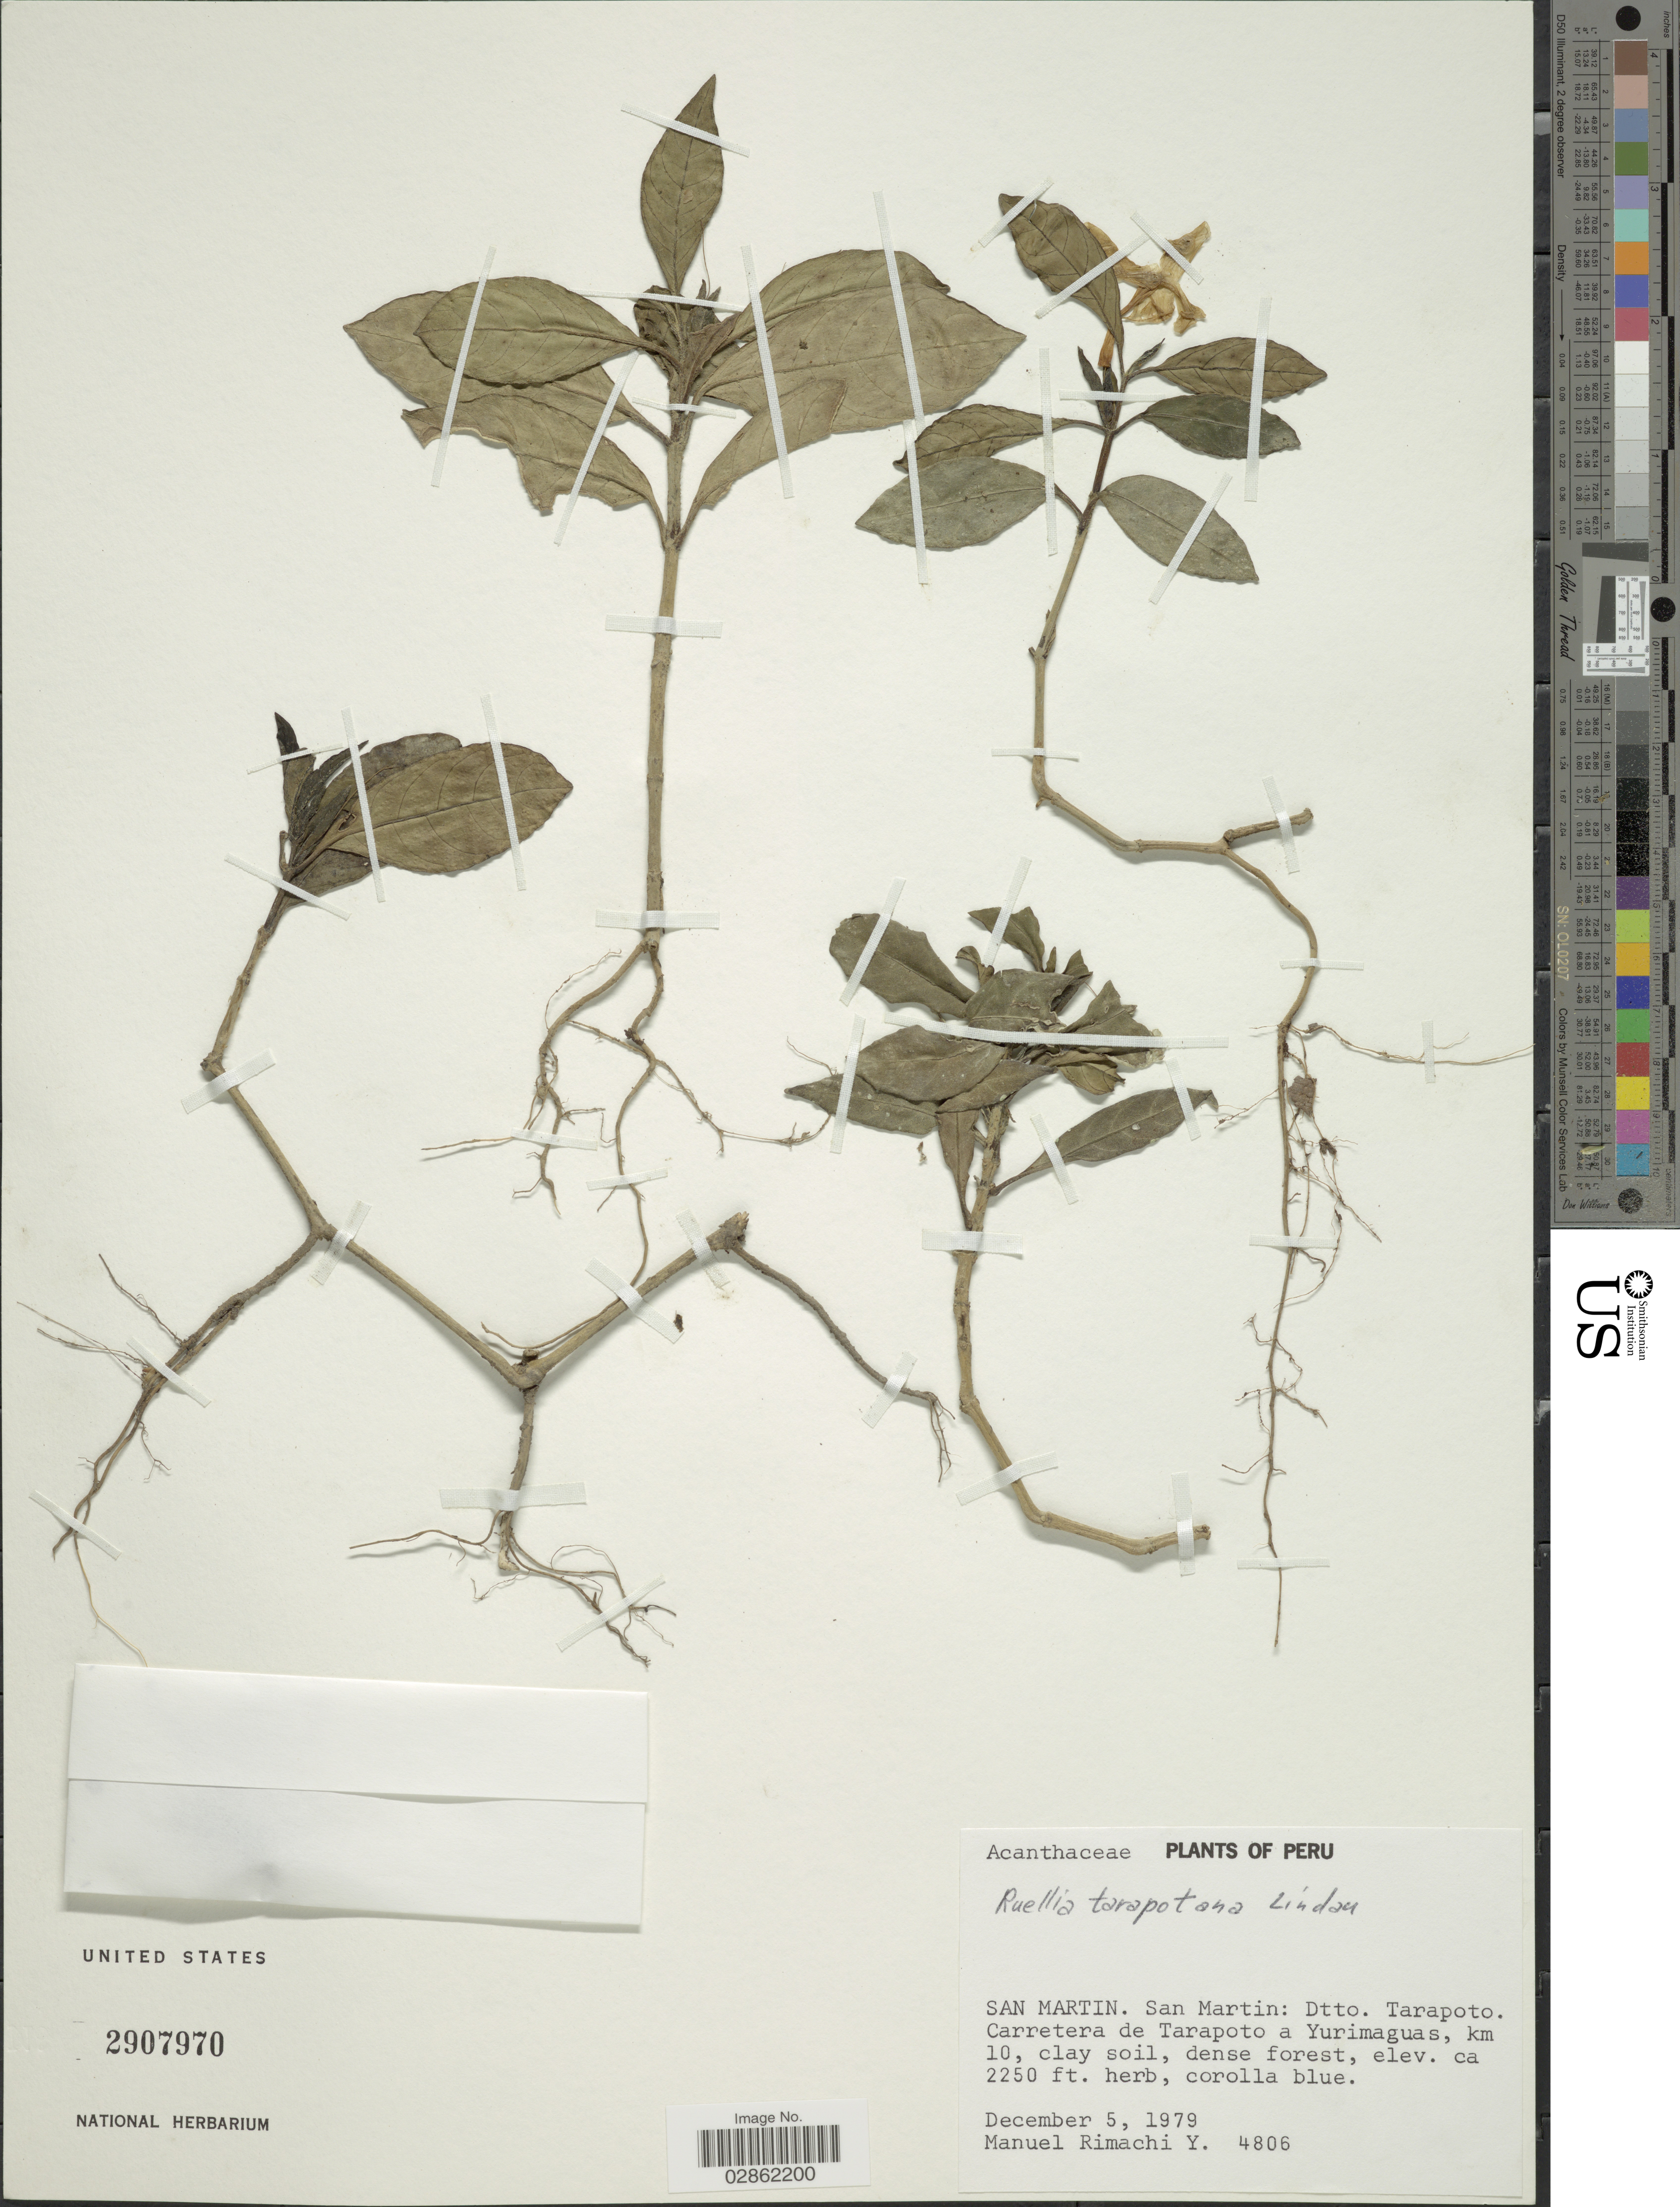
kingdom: Plantae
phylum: Tracheophyta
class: Magnoliopsida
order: Lamiales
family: Acanthaceae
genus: Ruellia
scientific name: Ruellia tarapotana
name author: Lindau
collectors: M. Rimachi Y.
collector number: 4806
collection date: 1979-12-05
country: Peru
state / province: San Martín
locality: Dtto. Tarapoto, Carretera de Tarapoto a Yurimaguas, km 10.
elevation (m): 686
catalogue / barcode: US 2907970